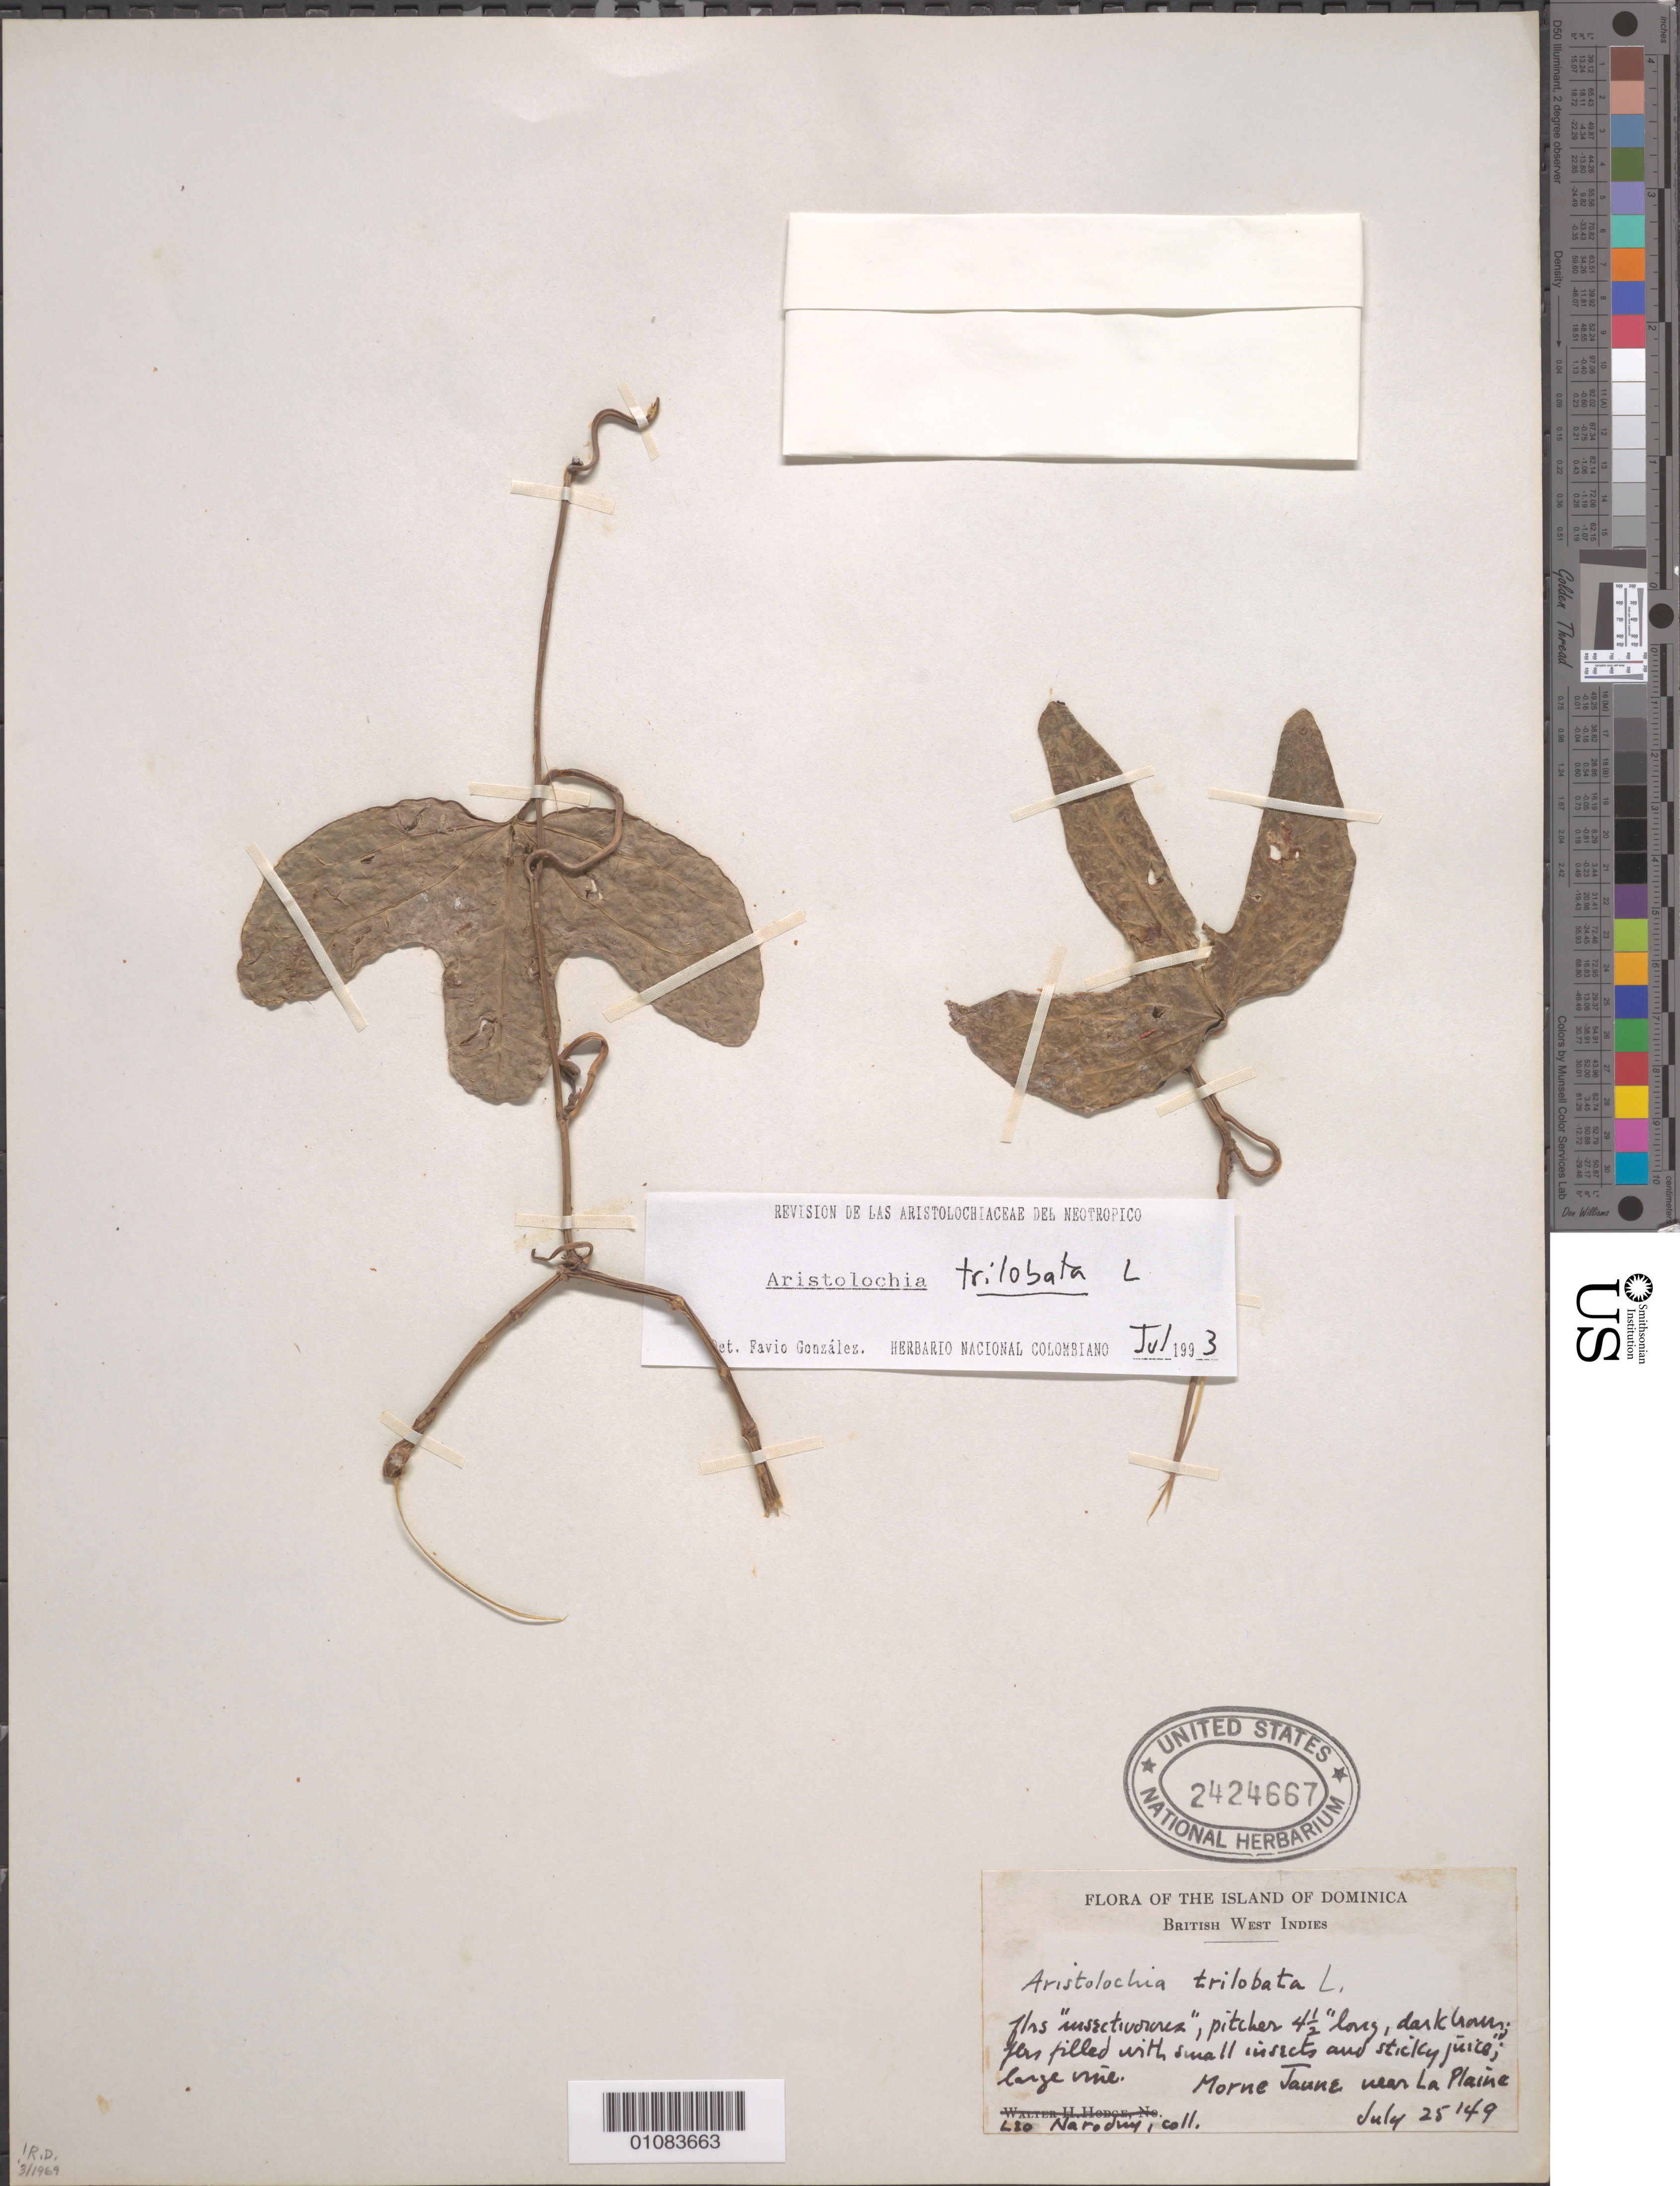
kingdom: Plantae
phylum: Tracheophyta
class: Magnoliopsida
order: Piperales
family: Aristolochiaceae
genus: Aristolochia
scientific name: Aristolochia trilobata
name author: L.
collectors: L. Narodny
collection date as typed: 25 Jul 1949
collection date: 1949-07-25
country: Dominica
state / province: St. Patrick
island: Dominica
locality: Morne Jaune near La Plaine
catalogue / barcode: US 2424667